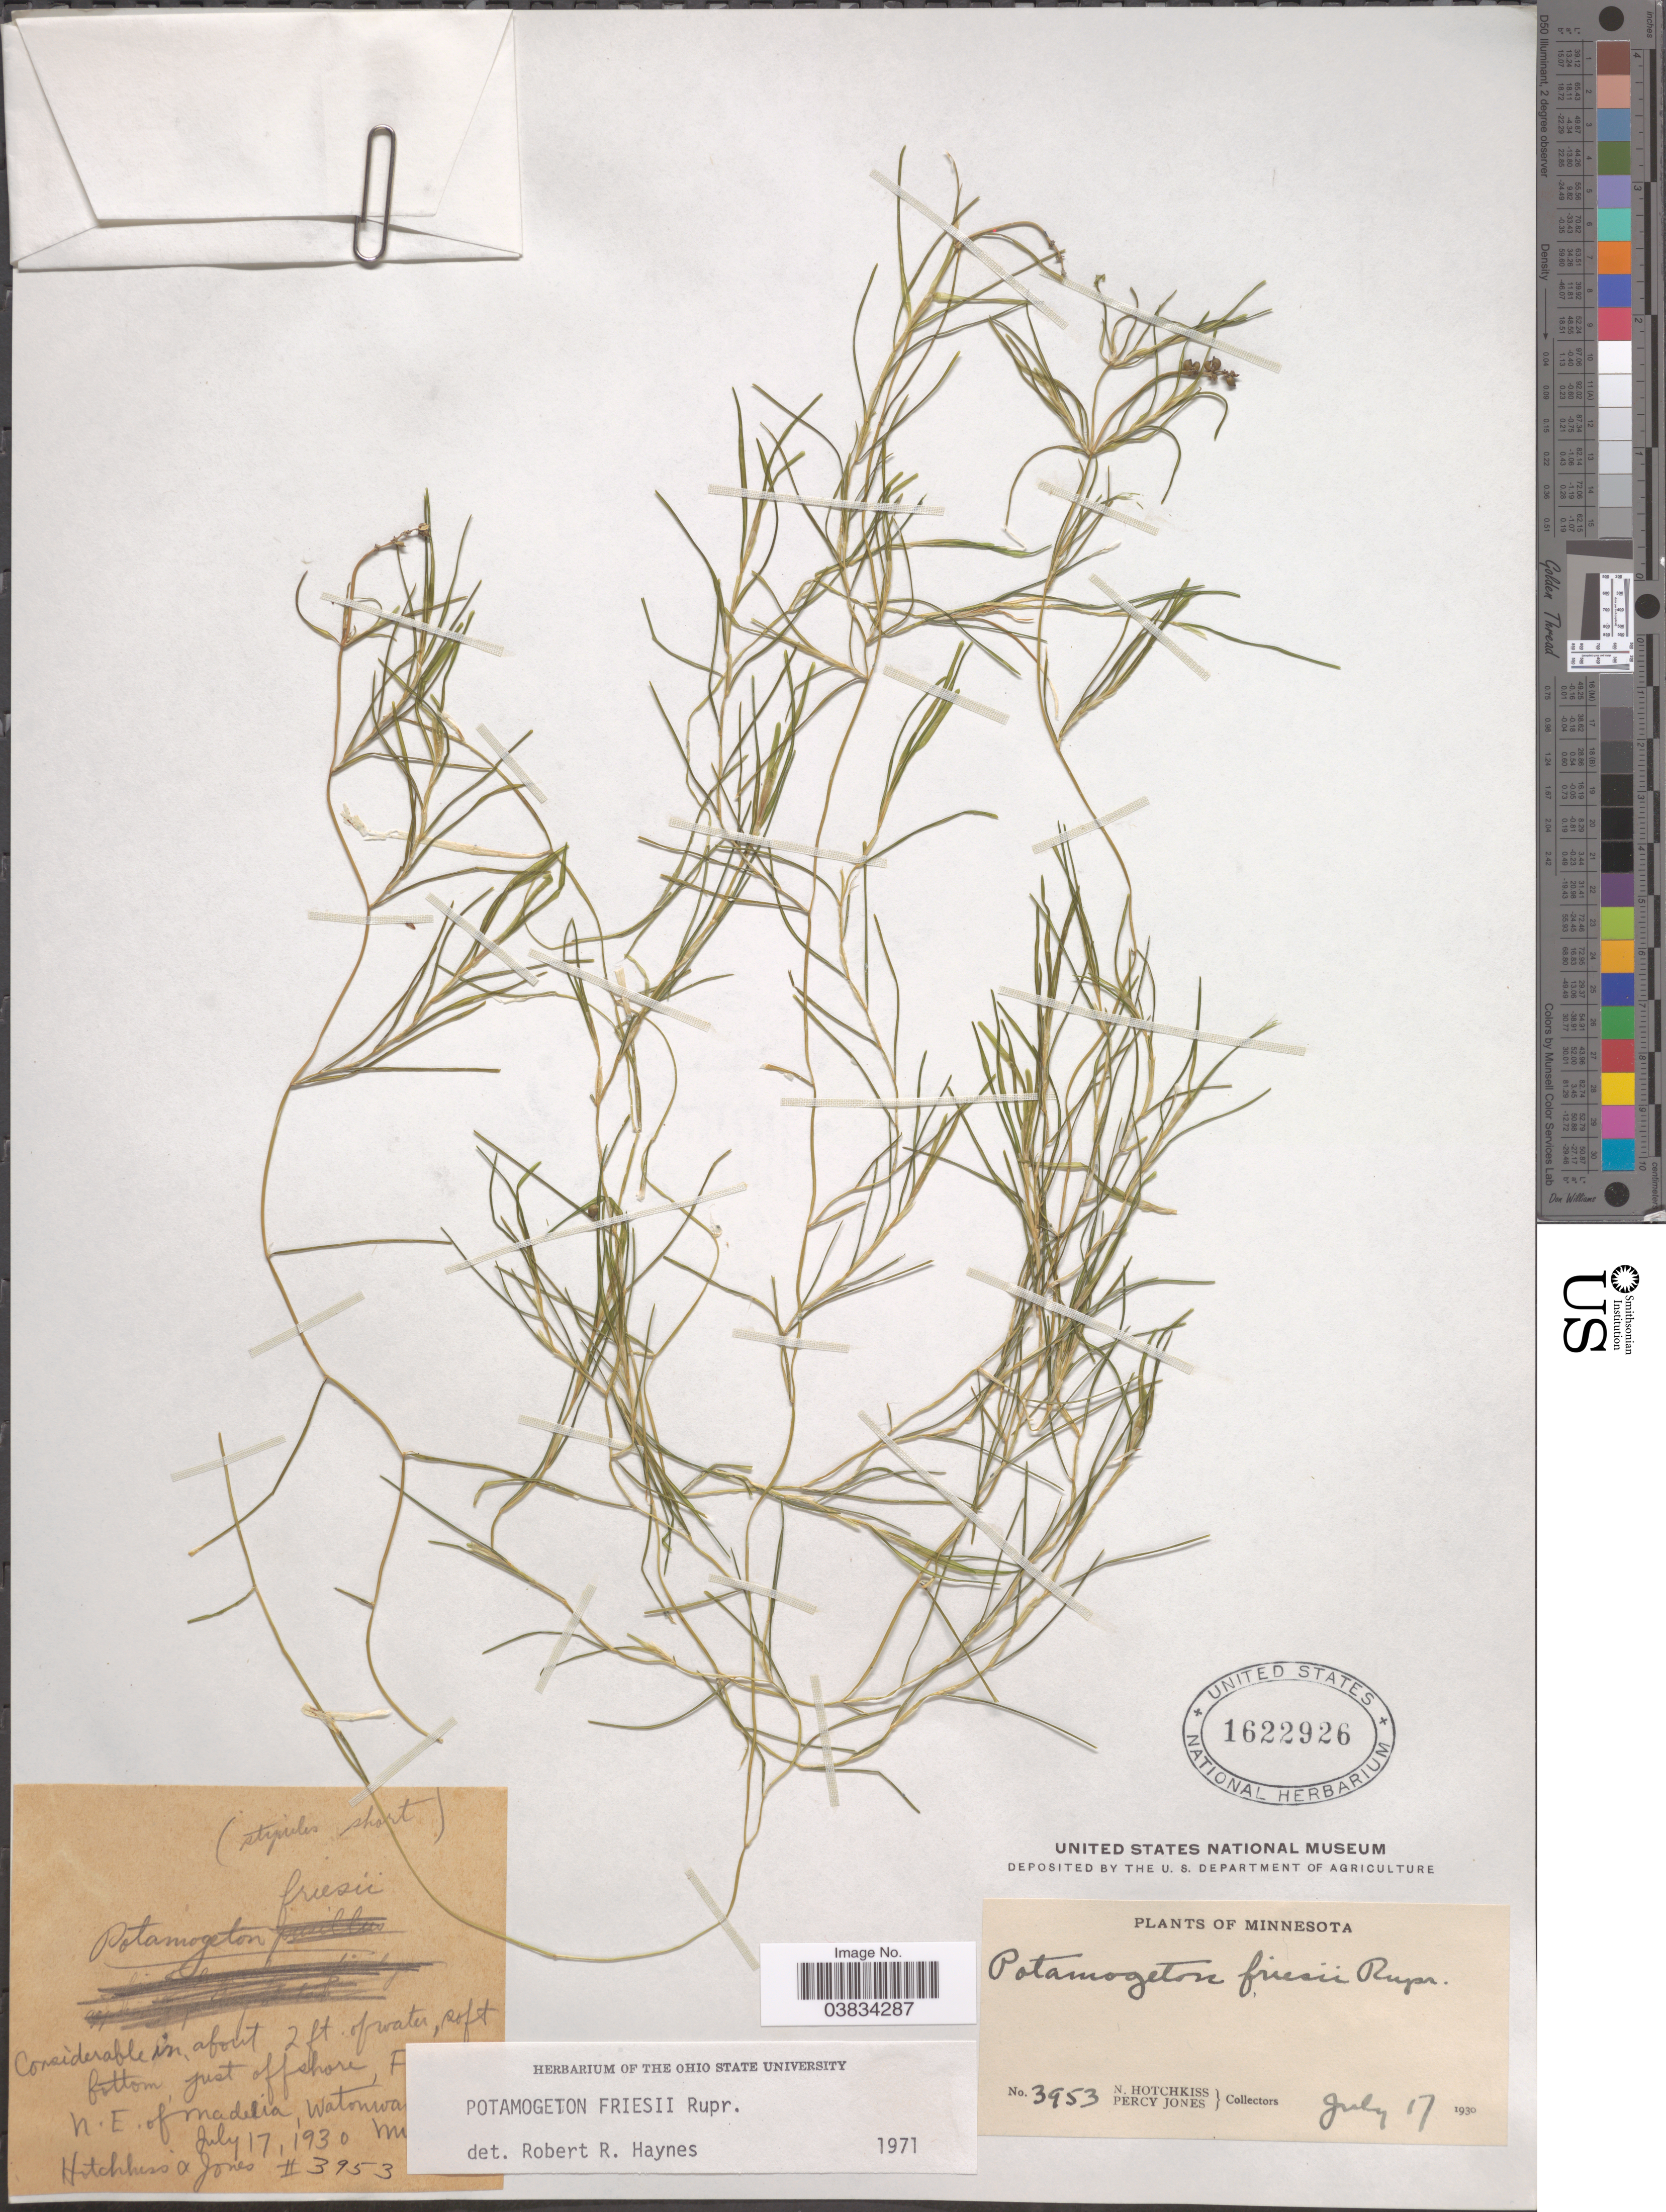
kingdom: Plantae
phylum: Tracheophyta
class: Liliopsida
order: Alismatales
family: Potamogetonaceae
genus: Potamogeton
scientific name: Potamogeton friesii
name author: Rupr.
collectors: N. Hotchkiss & P. Jones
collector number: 3953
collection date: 1930-07-17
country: United States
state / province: Minnesota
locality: Just off shore, [illegible text] N.E. of Madelia, Watonwa[illegible text].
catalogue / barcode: US 1622926